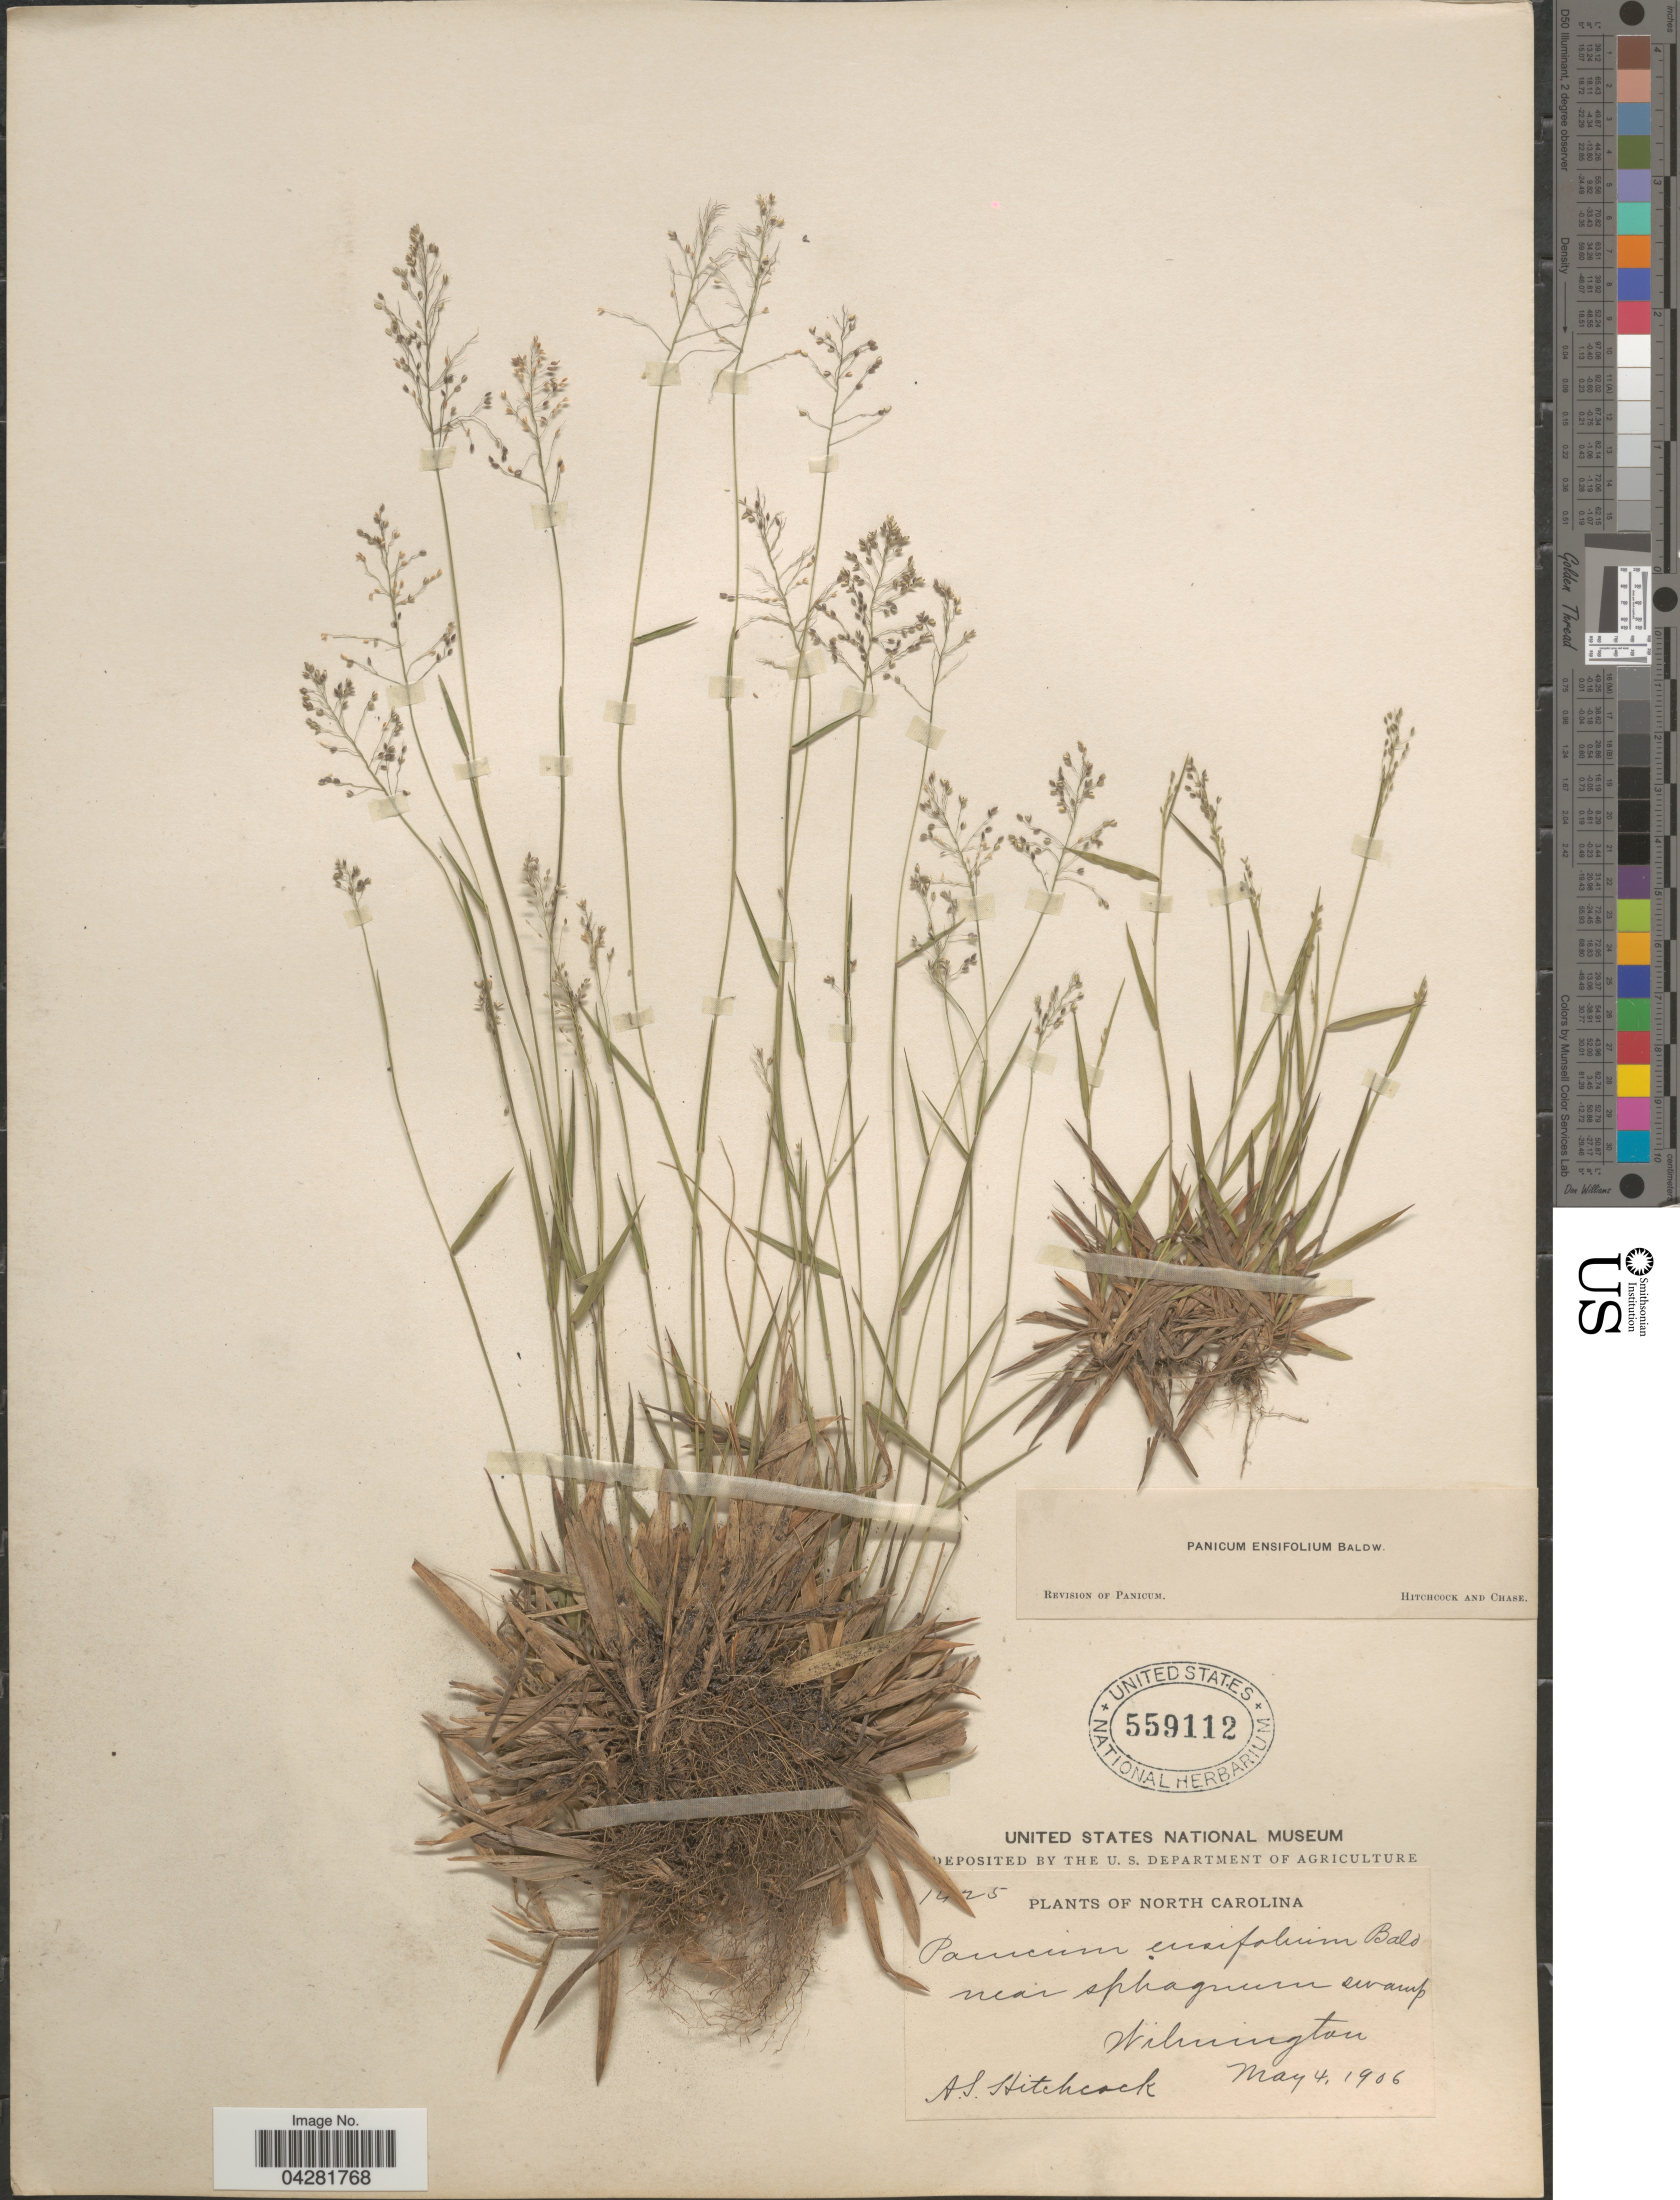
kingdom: Plantae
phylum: Tracheophyta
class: Liliopsida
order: Poales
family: Poaceae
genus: Dichanthelium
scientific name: Dichanthelium ensifolium var. ensifolium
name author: (Baldwin ex Elliot) Gould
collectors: A. S. Hitchcock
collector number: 1425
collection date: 1906-05-04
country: United States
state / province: North Carolina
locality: Wilminton.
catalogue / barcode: US 559112